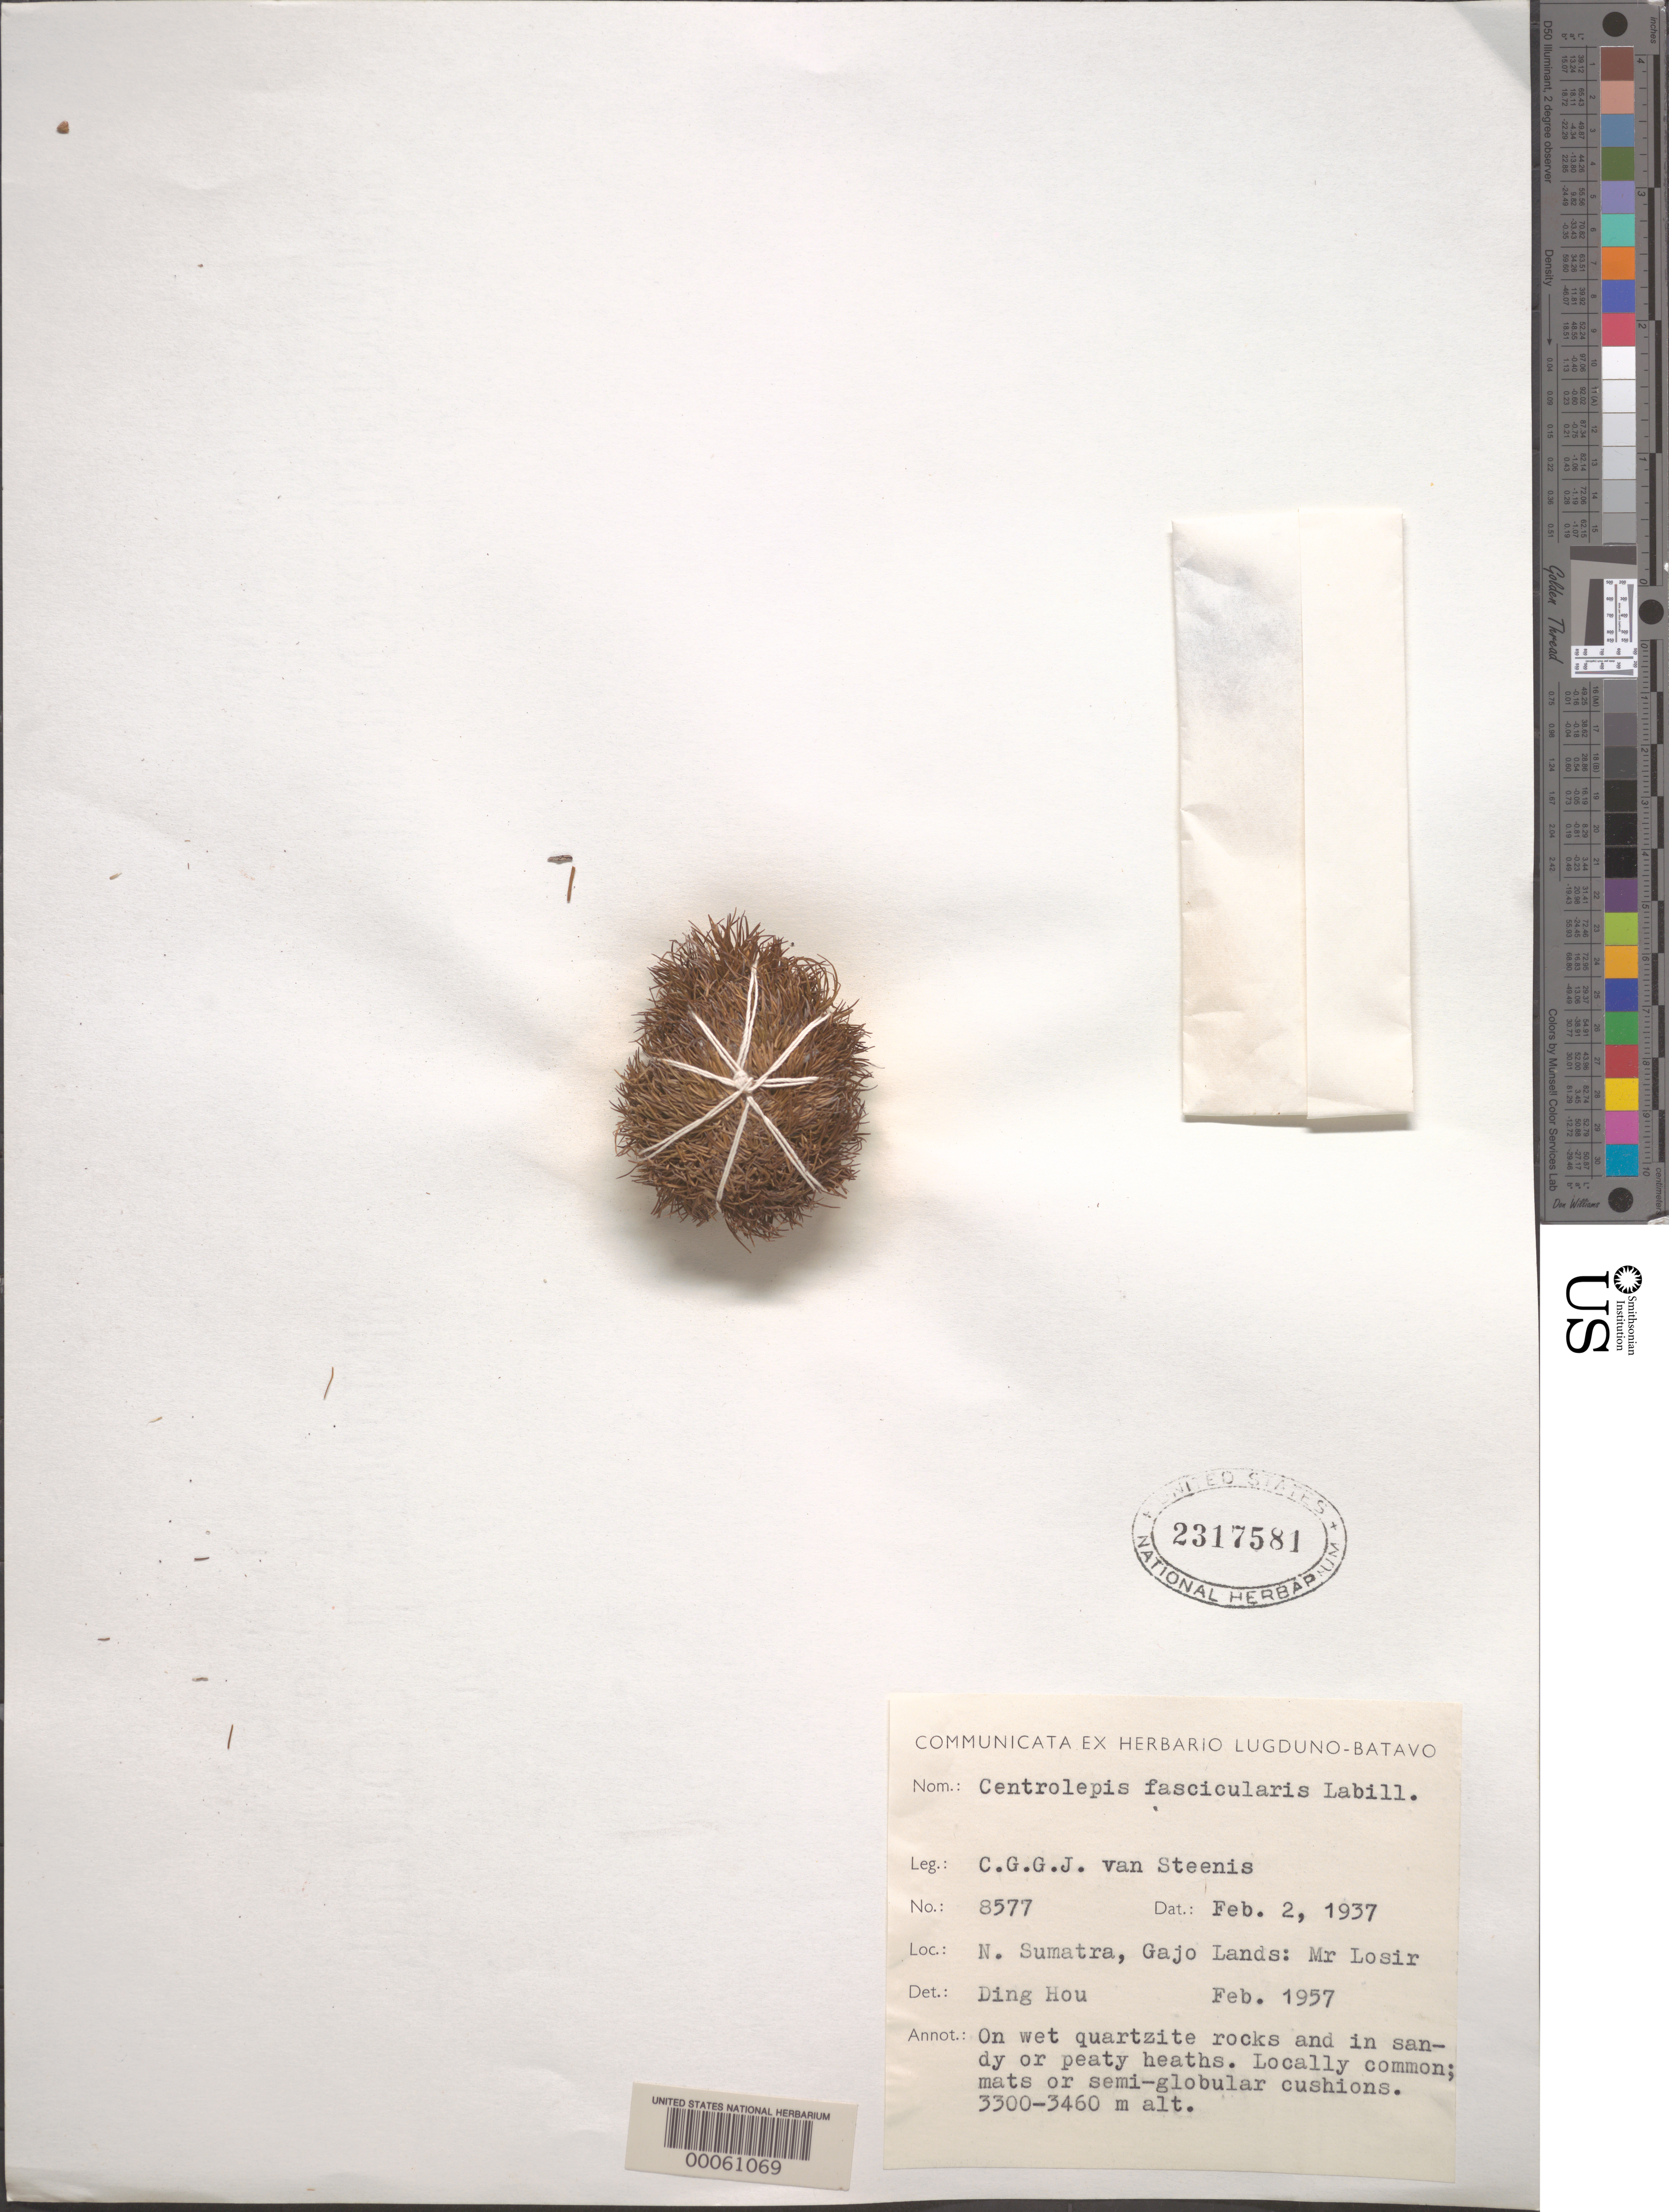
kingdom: Plantae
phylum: Tracheophyta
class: Liliopsida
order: Poales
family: Restionaceae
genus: Centrolepis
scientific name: Centrolepis fascicularis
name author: Labill.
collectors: C. G. van Steenis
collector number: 8577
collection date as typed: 02 Feb 1937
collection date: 1937-02-02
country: Indonesia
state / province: Sumatra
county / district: Aceh / Sumatera Utara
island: Sumatra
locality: Sumatra (north), mt. losir, gajo is.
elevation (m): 3300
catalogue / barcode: US 2317581